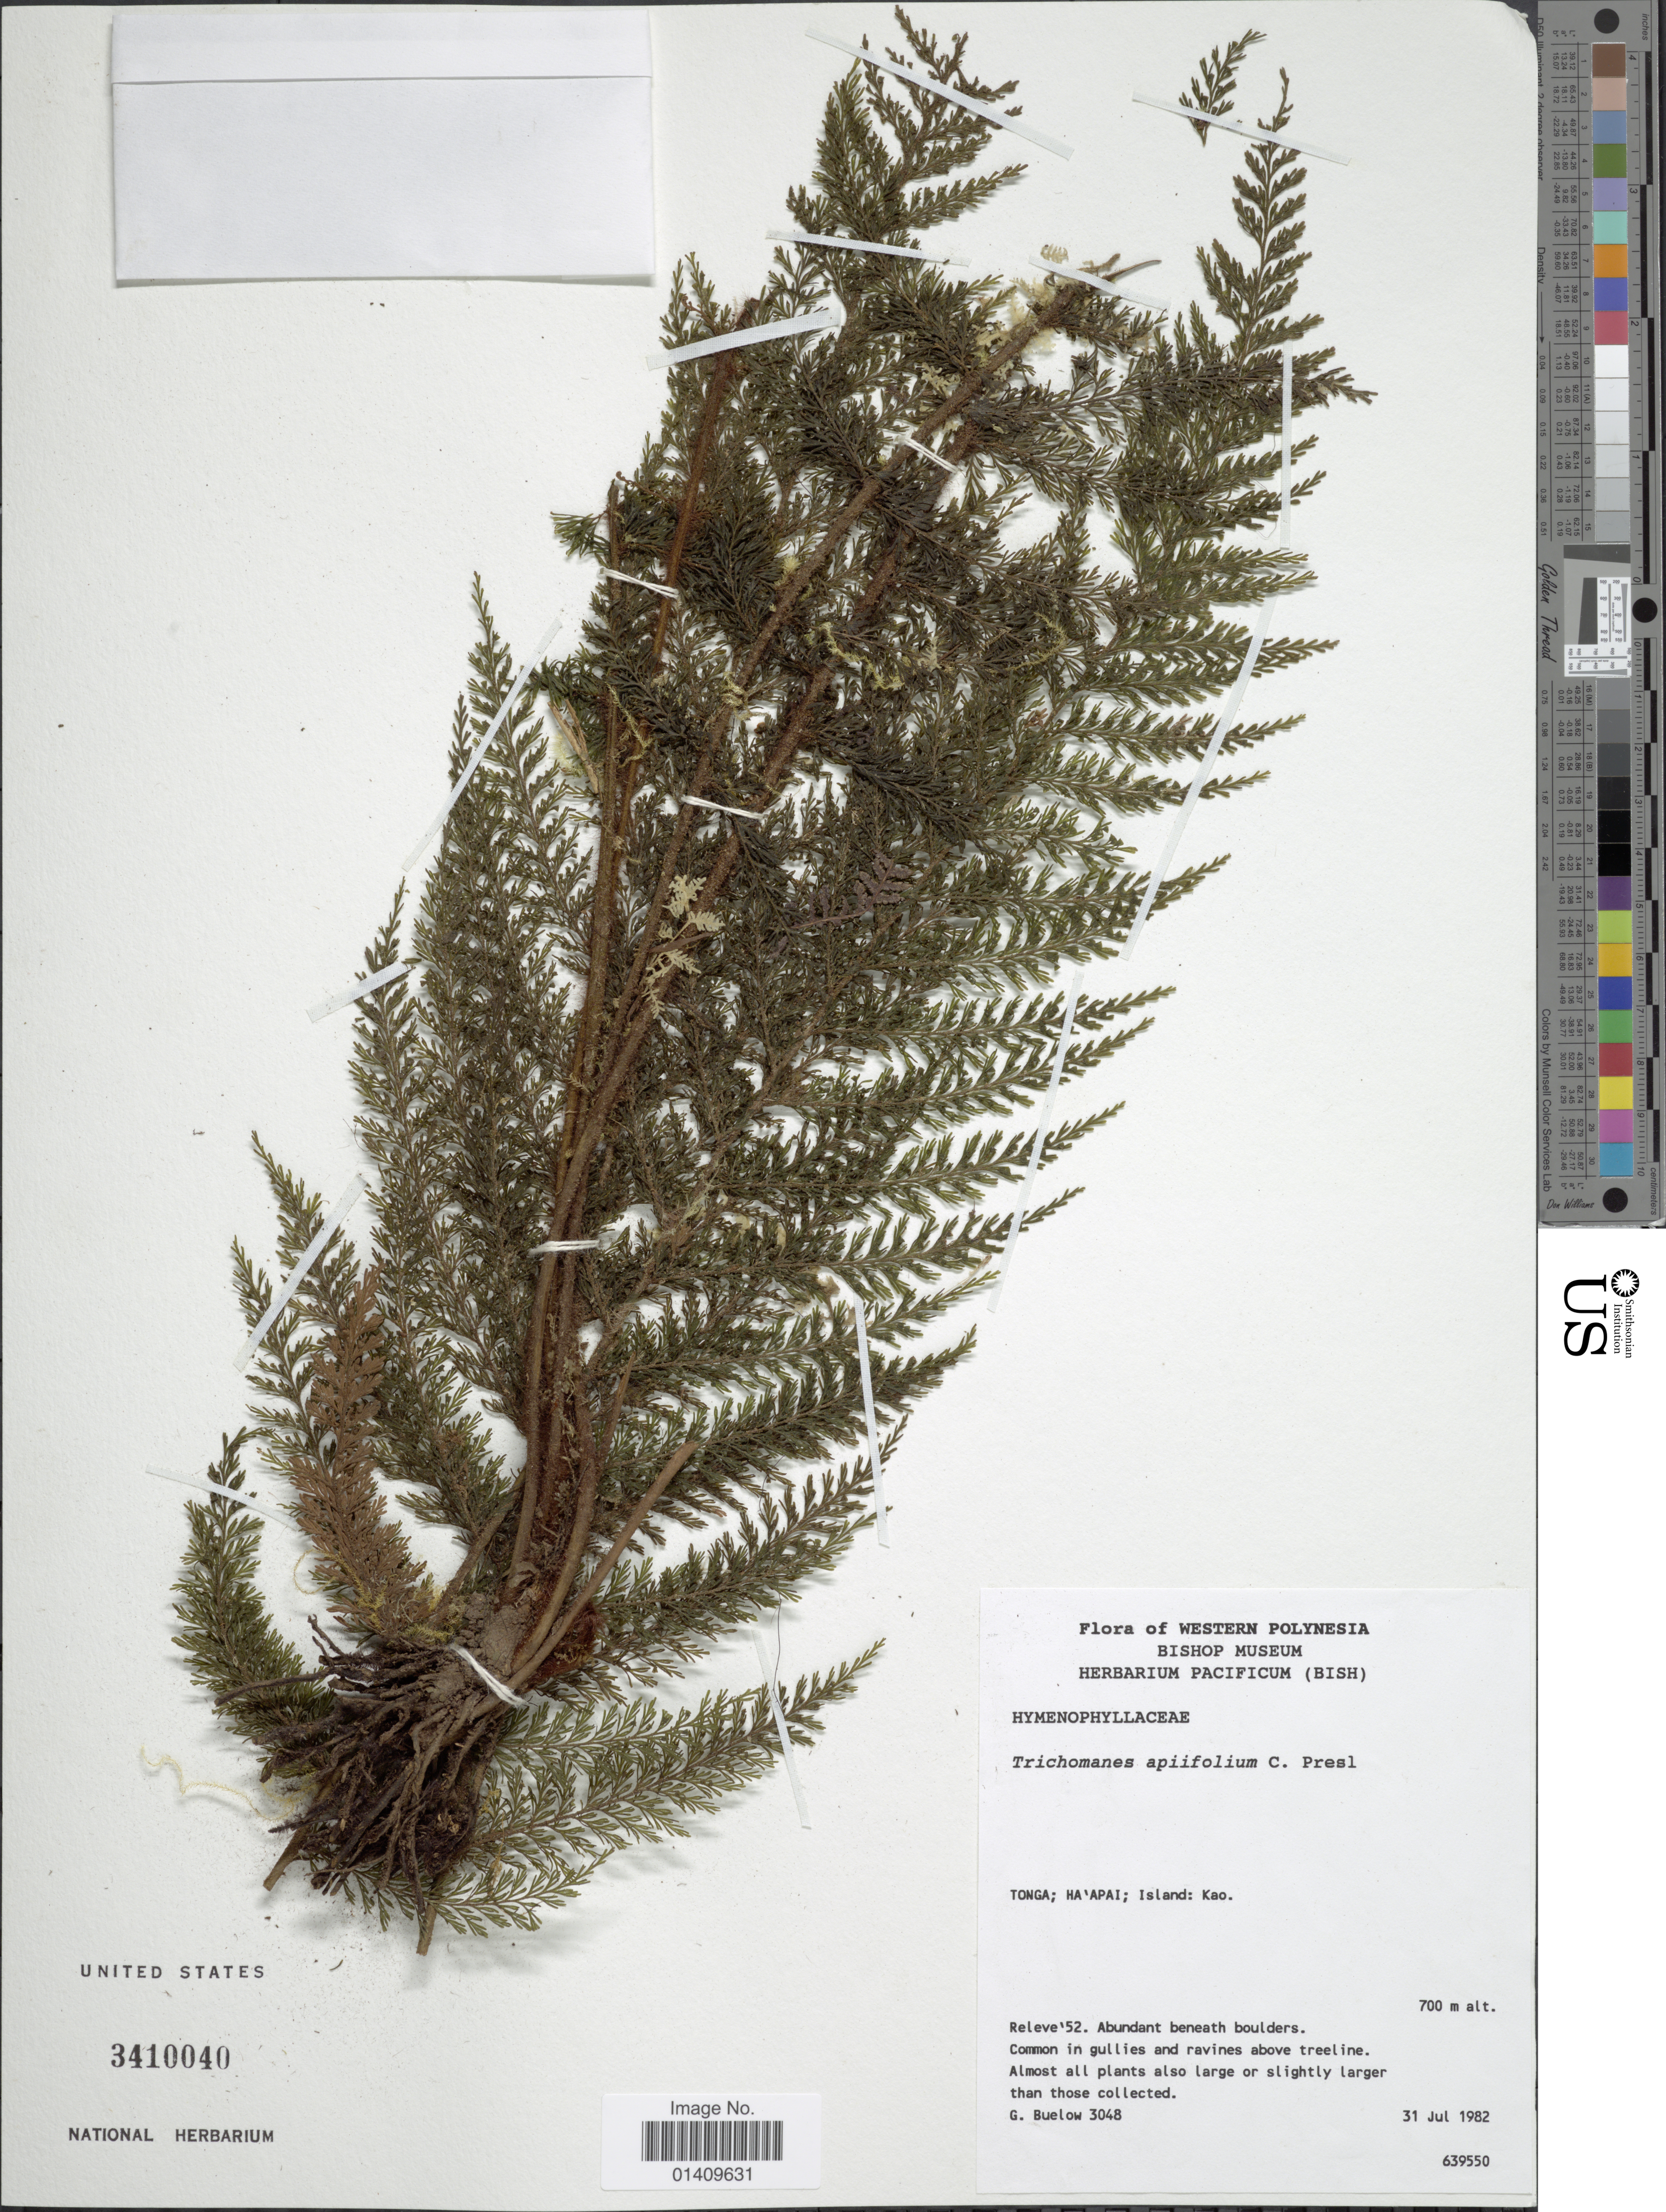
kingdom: Plantae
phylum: Tracheophyta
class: Polypodiopsida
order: Hymenophyllales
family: Hymenophyllaceae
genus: Callistopteris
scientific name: Callistopteris apiifolia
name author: (C. Presl) Copel.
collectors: G. Buelow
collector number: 3048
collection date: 1982-07-31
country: Tonga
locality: Western Polynesia Tonga Ha'APai Island: Kao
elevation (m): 700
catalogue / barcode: US 3410040